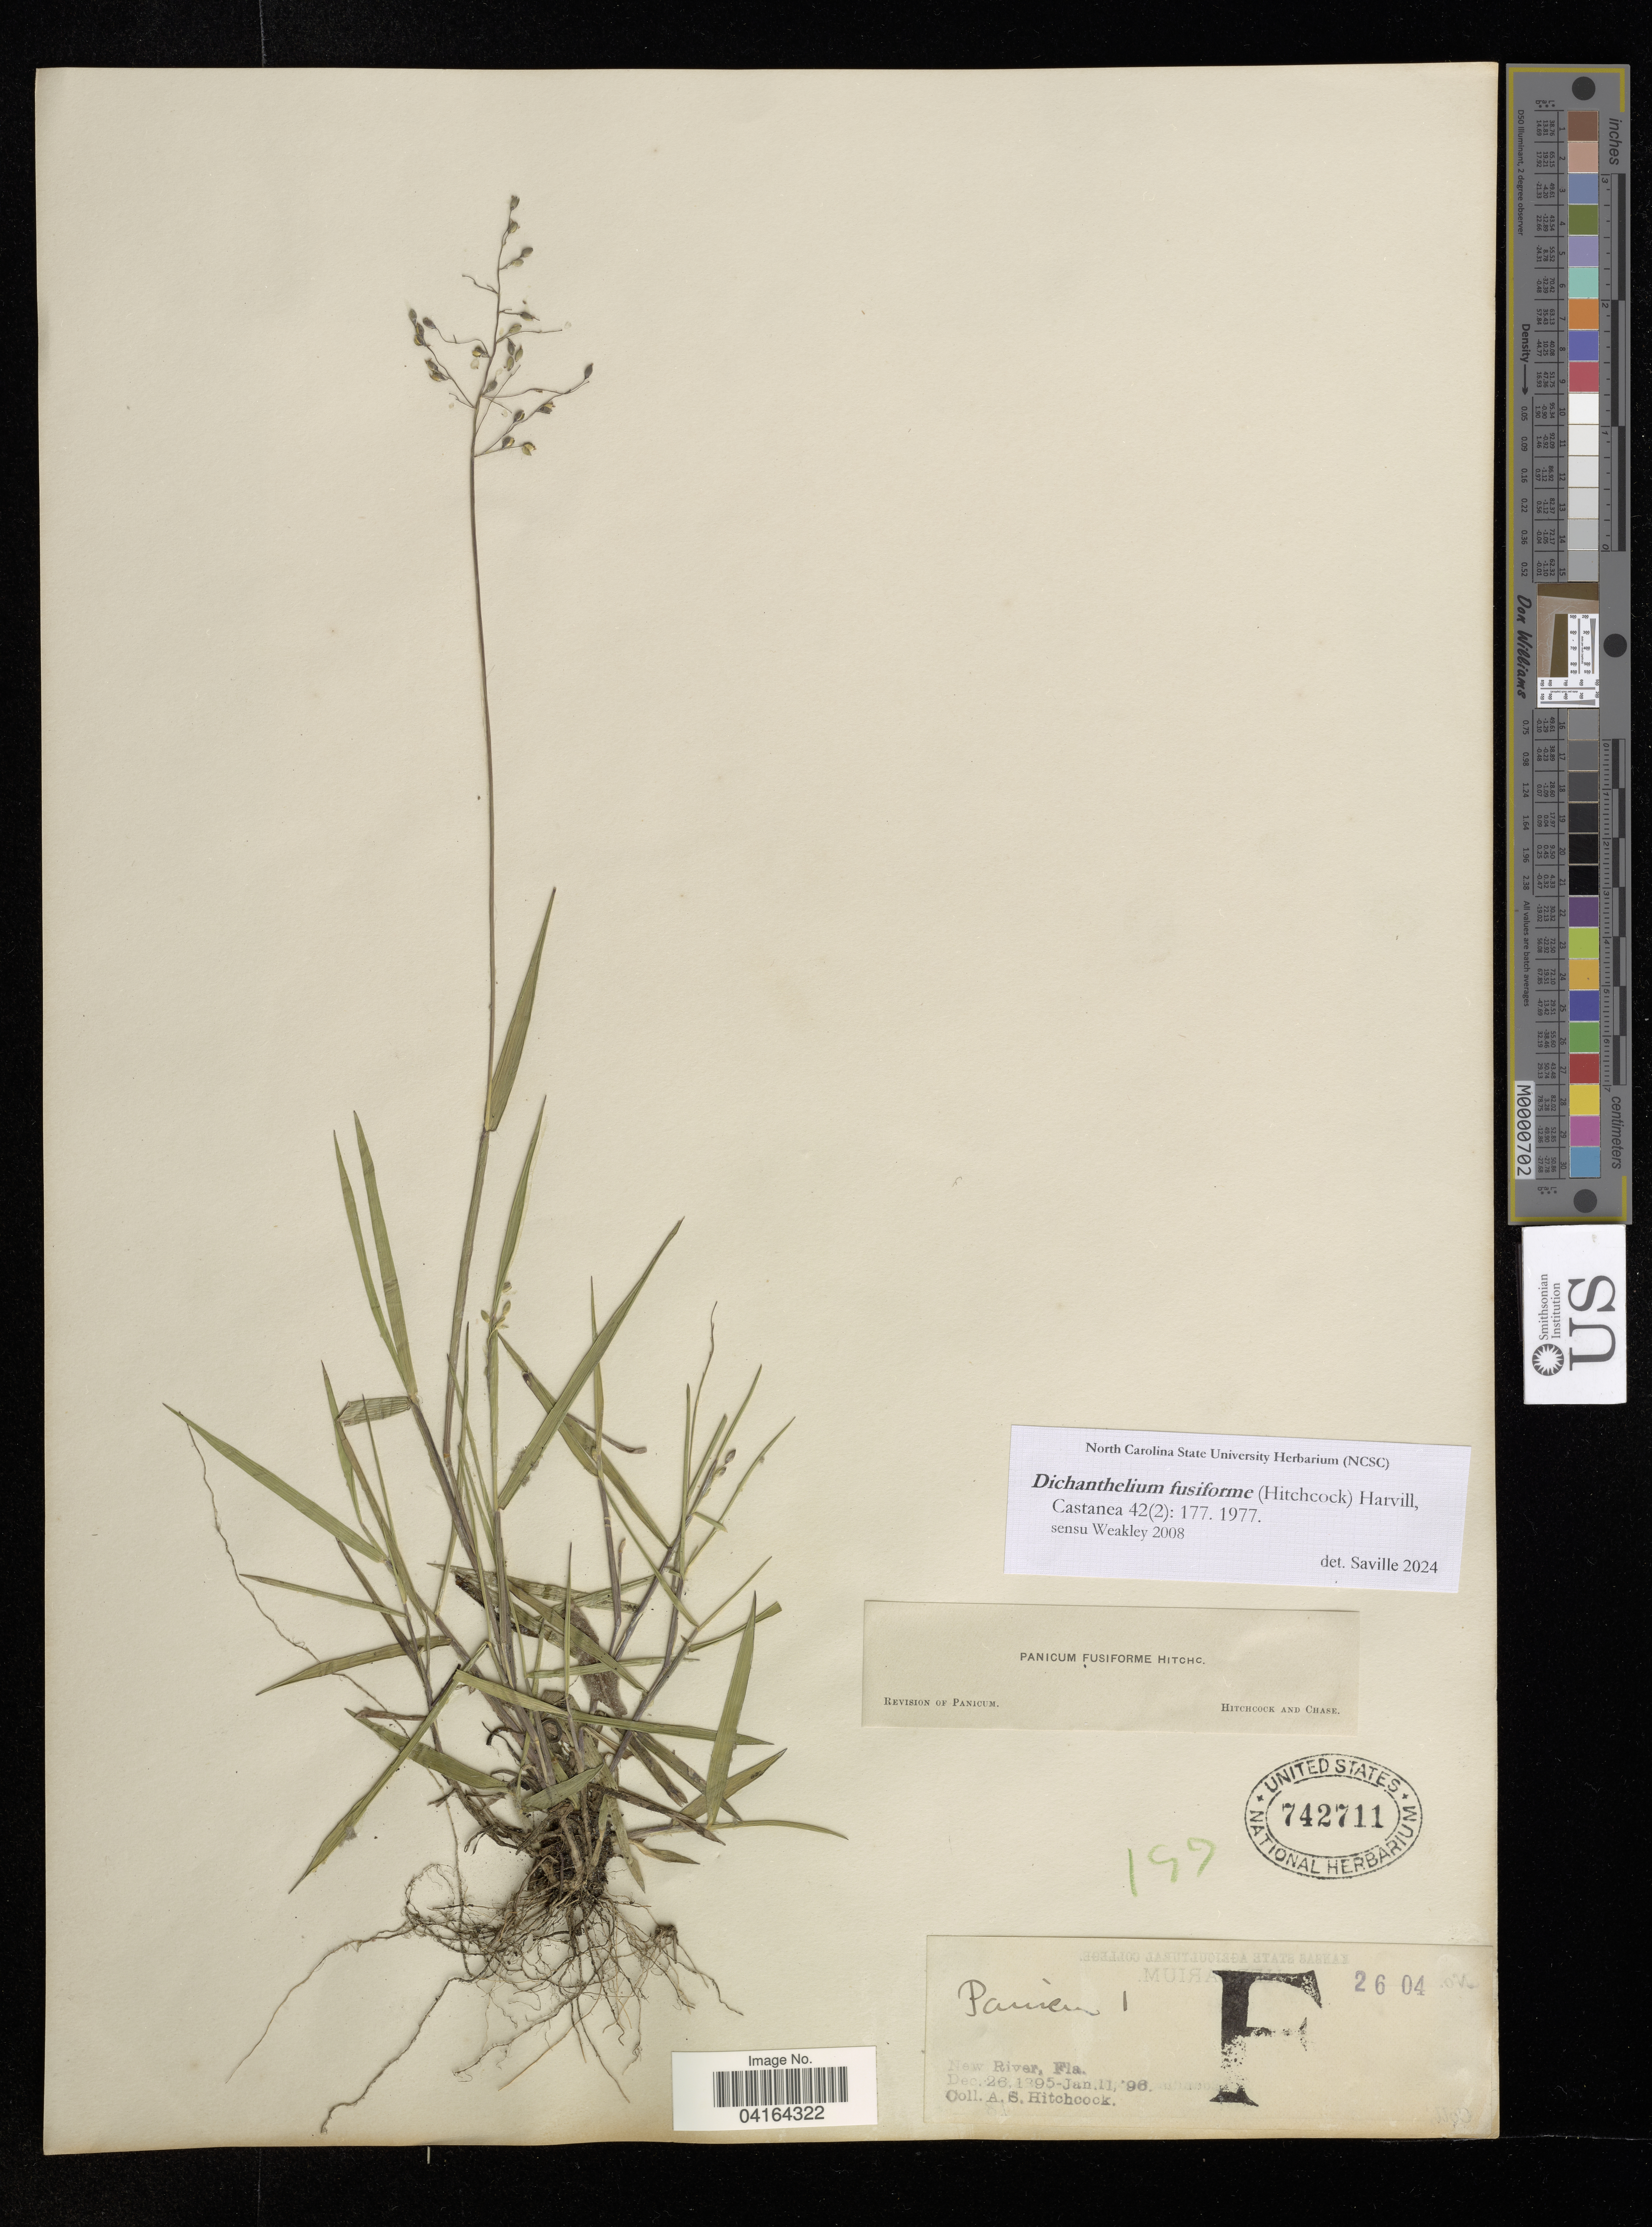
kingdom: Plantae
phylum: Tracheophyta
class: Liliopsida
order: Poales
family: Poaceae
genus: Dichanthelium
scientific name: Dichanthelium fusiforme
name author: (Hitchc.) Harvill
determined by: Saville, A. C., (NCSC), North Carolina State University (UNITED STATES)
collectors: A. Hitchcock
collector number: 2604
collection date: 1895-12-26/1996-01-11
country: United States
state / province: Florida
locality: New River.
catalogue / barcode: US 742711